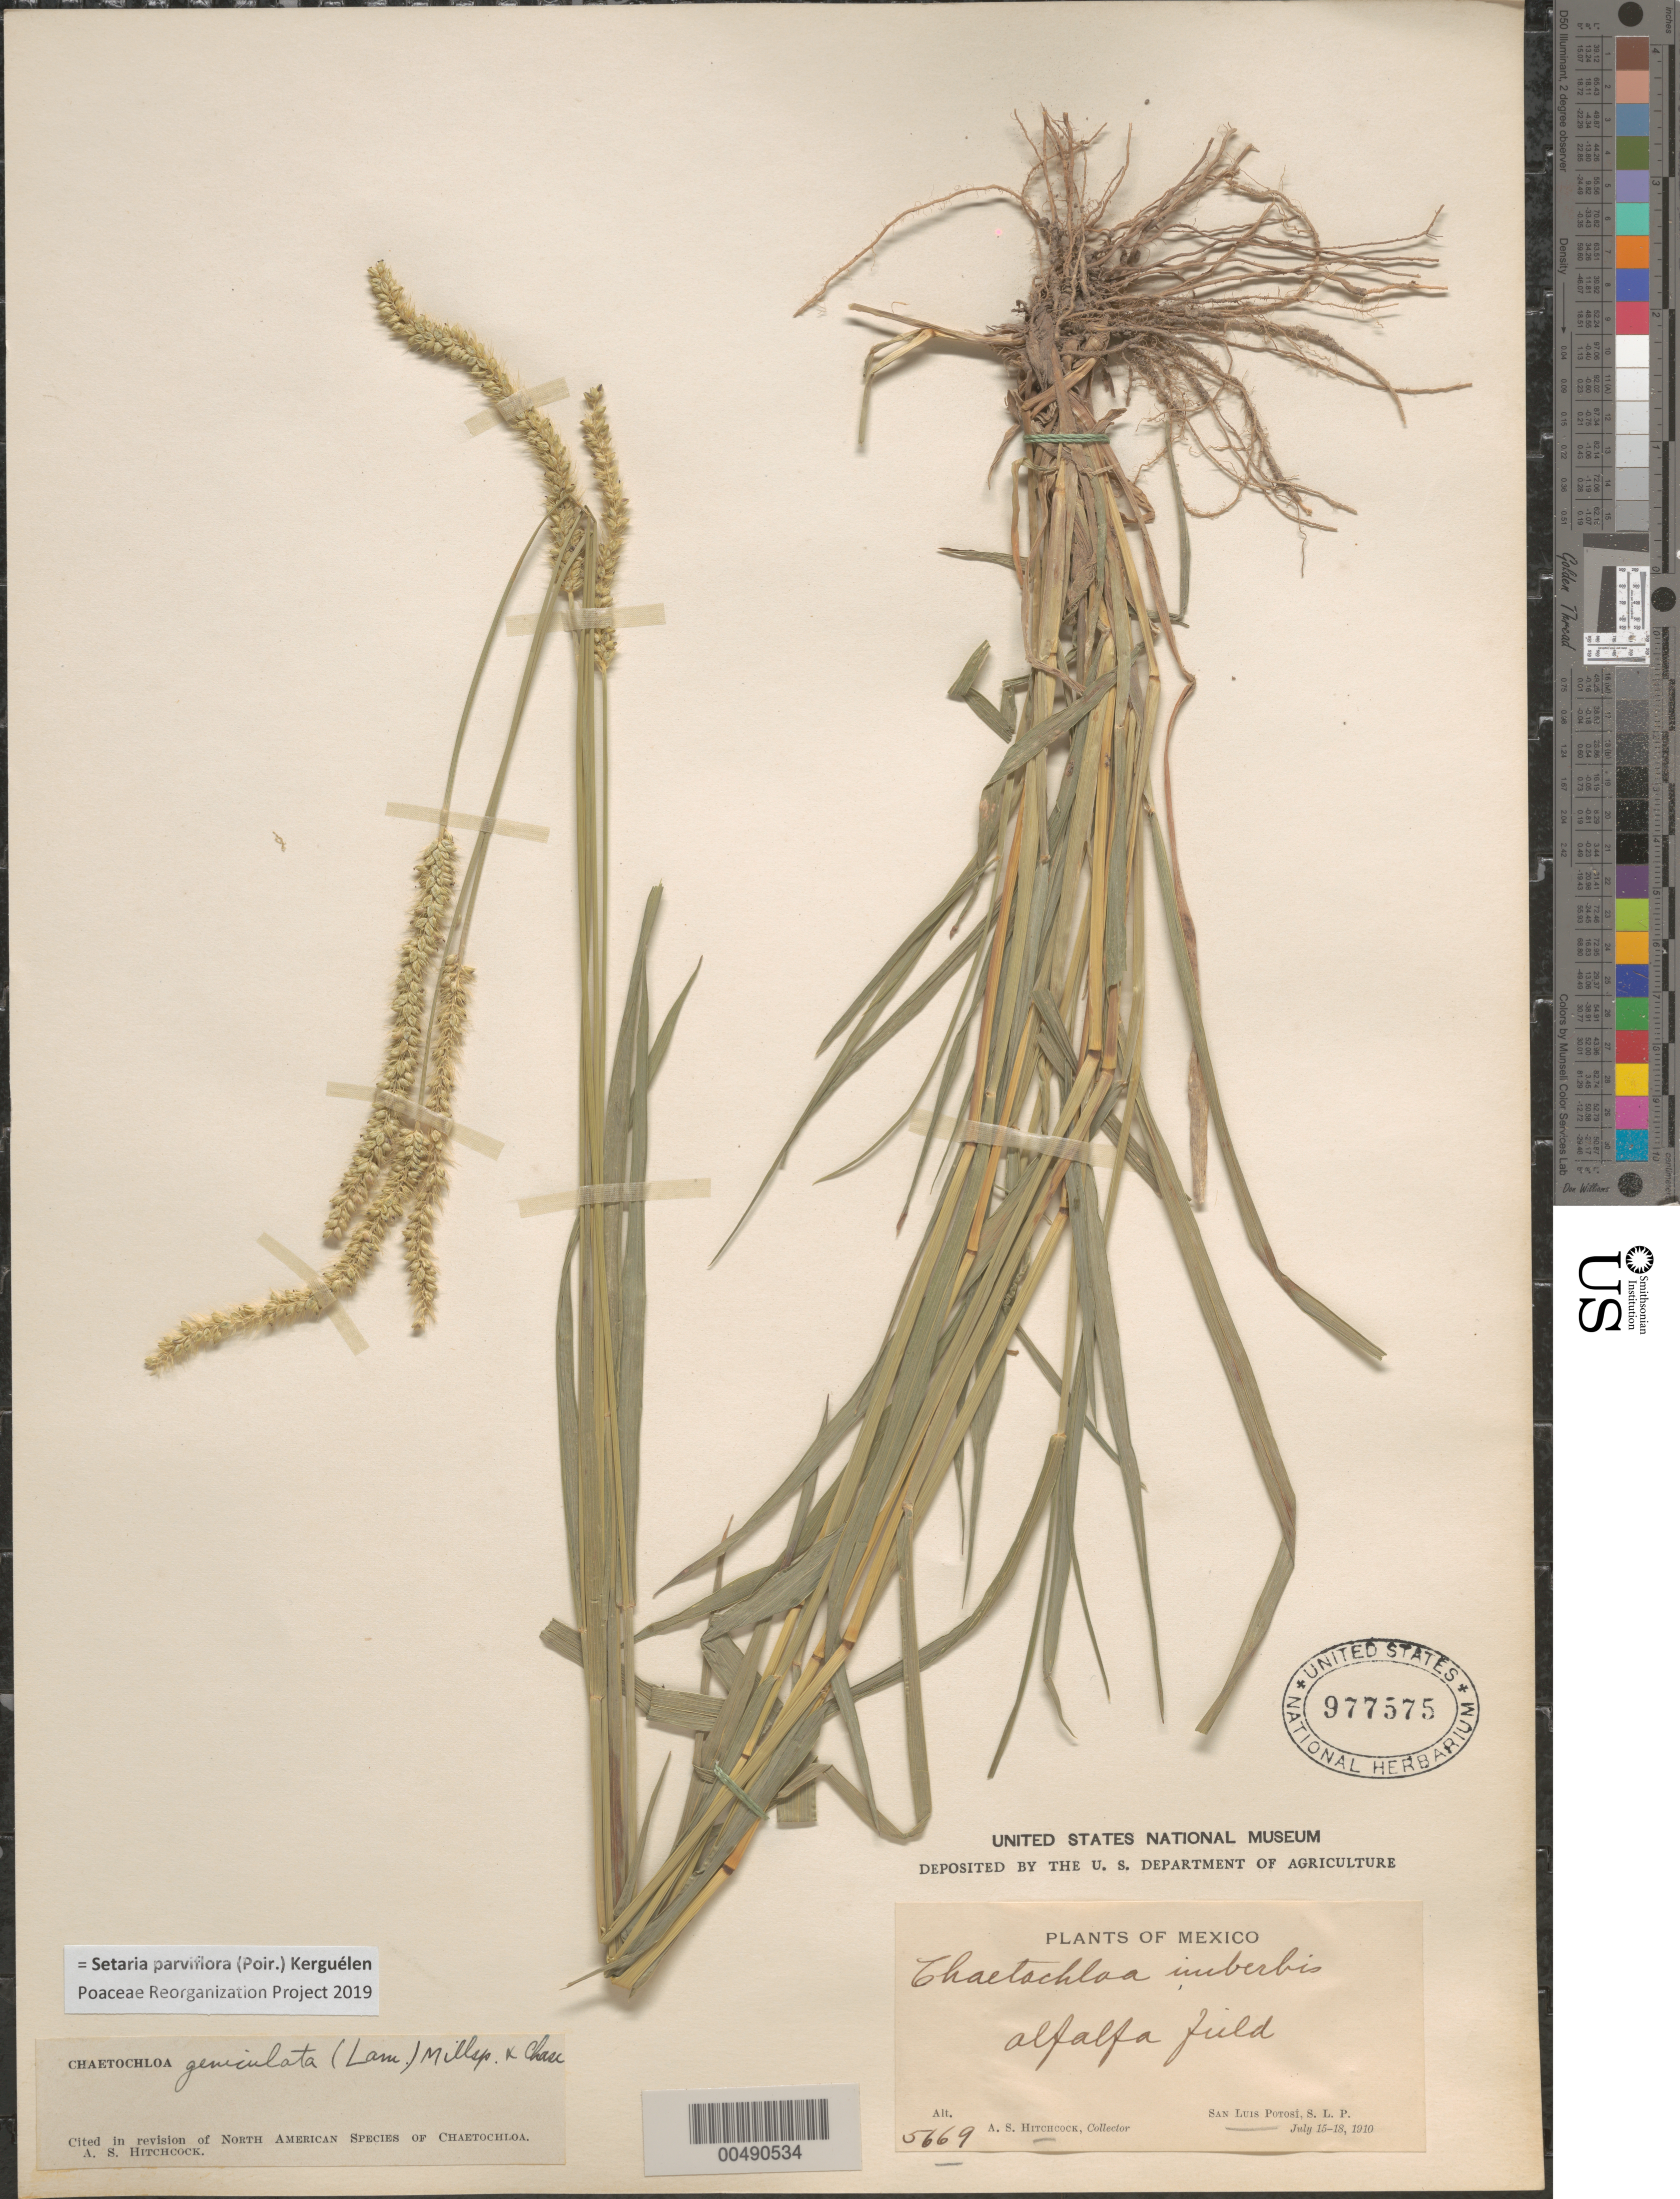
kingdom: Plantae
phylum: Tracheophyta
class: Liliopsida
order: Poales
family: Poaceae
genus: Setaria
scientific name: Setaria parviflora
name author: (Poir.) Kerguélen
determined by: Poaceae Reorganization Project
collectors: A. S. Hitchcock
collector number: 5669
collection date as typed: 15 Jul 1910 to 18 Jul 1910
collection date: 1910-07-15/1910-07-18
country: Mexico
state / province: San Luis Potosi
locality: San Luis Potosí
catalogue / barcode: US 977575